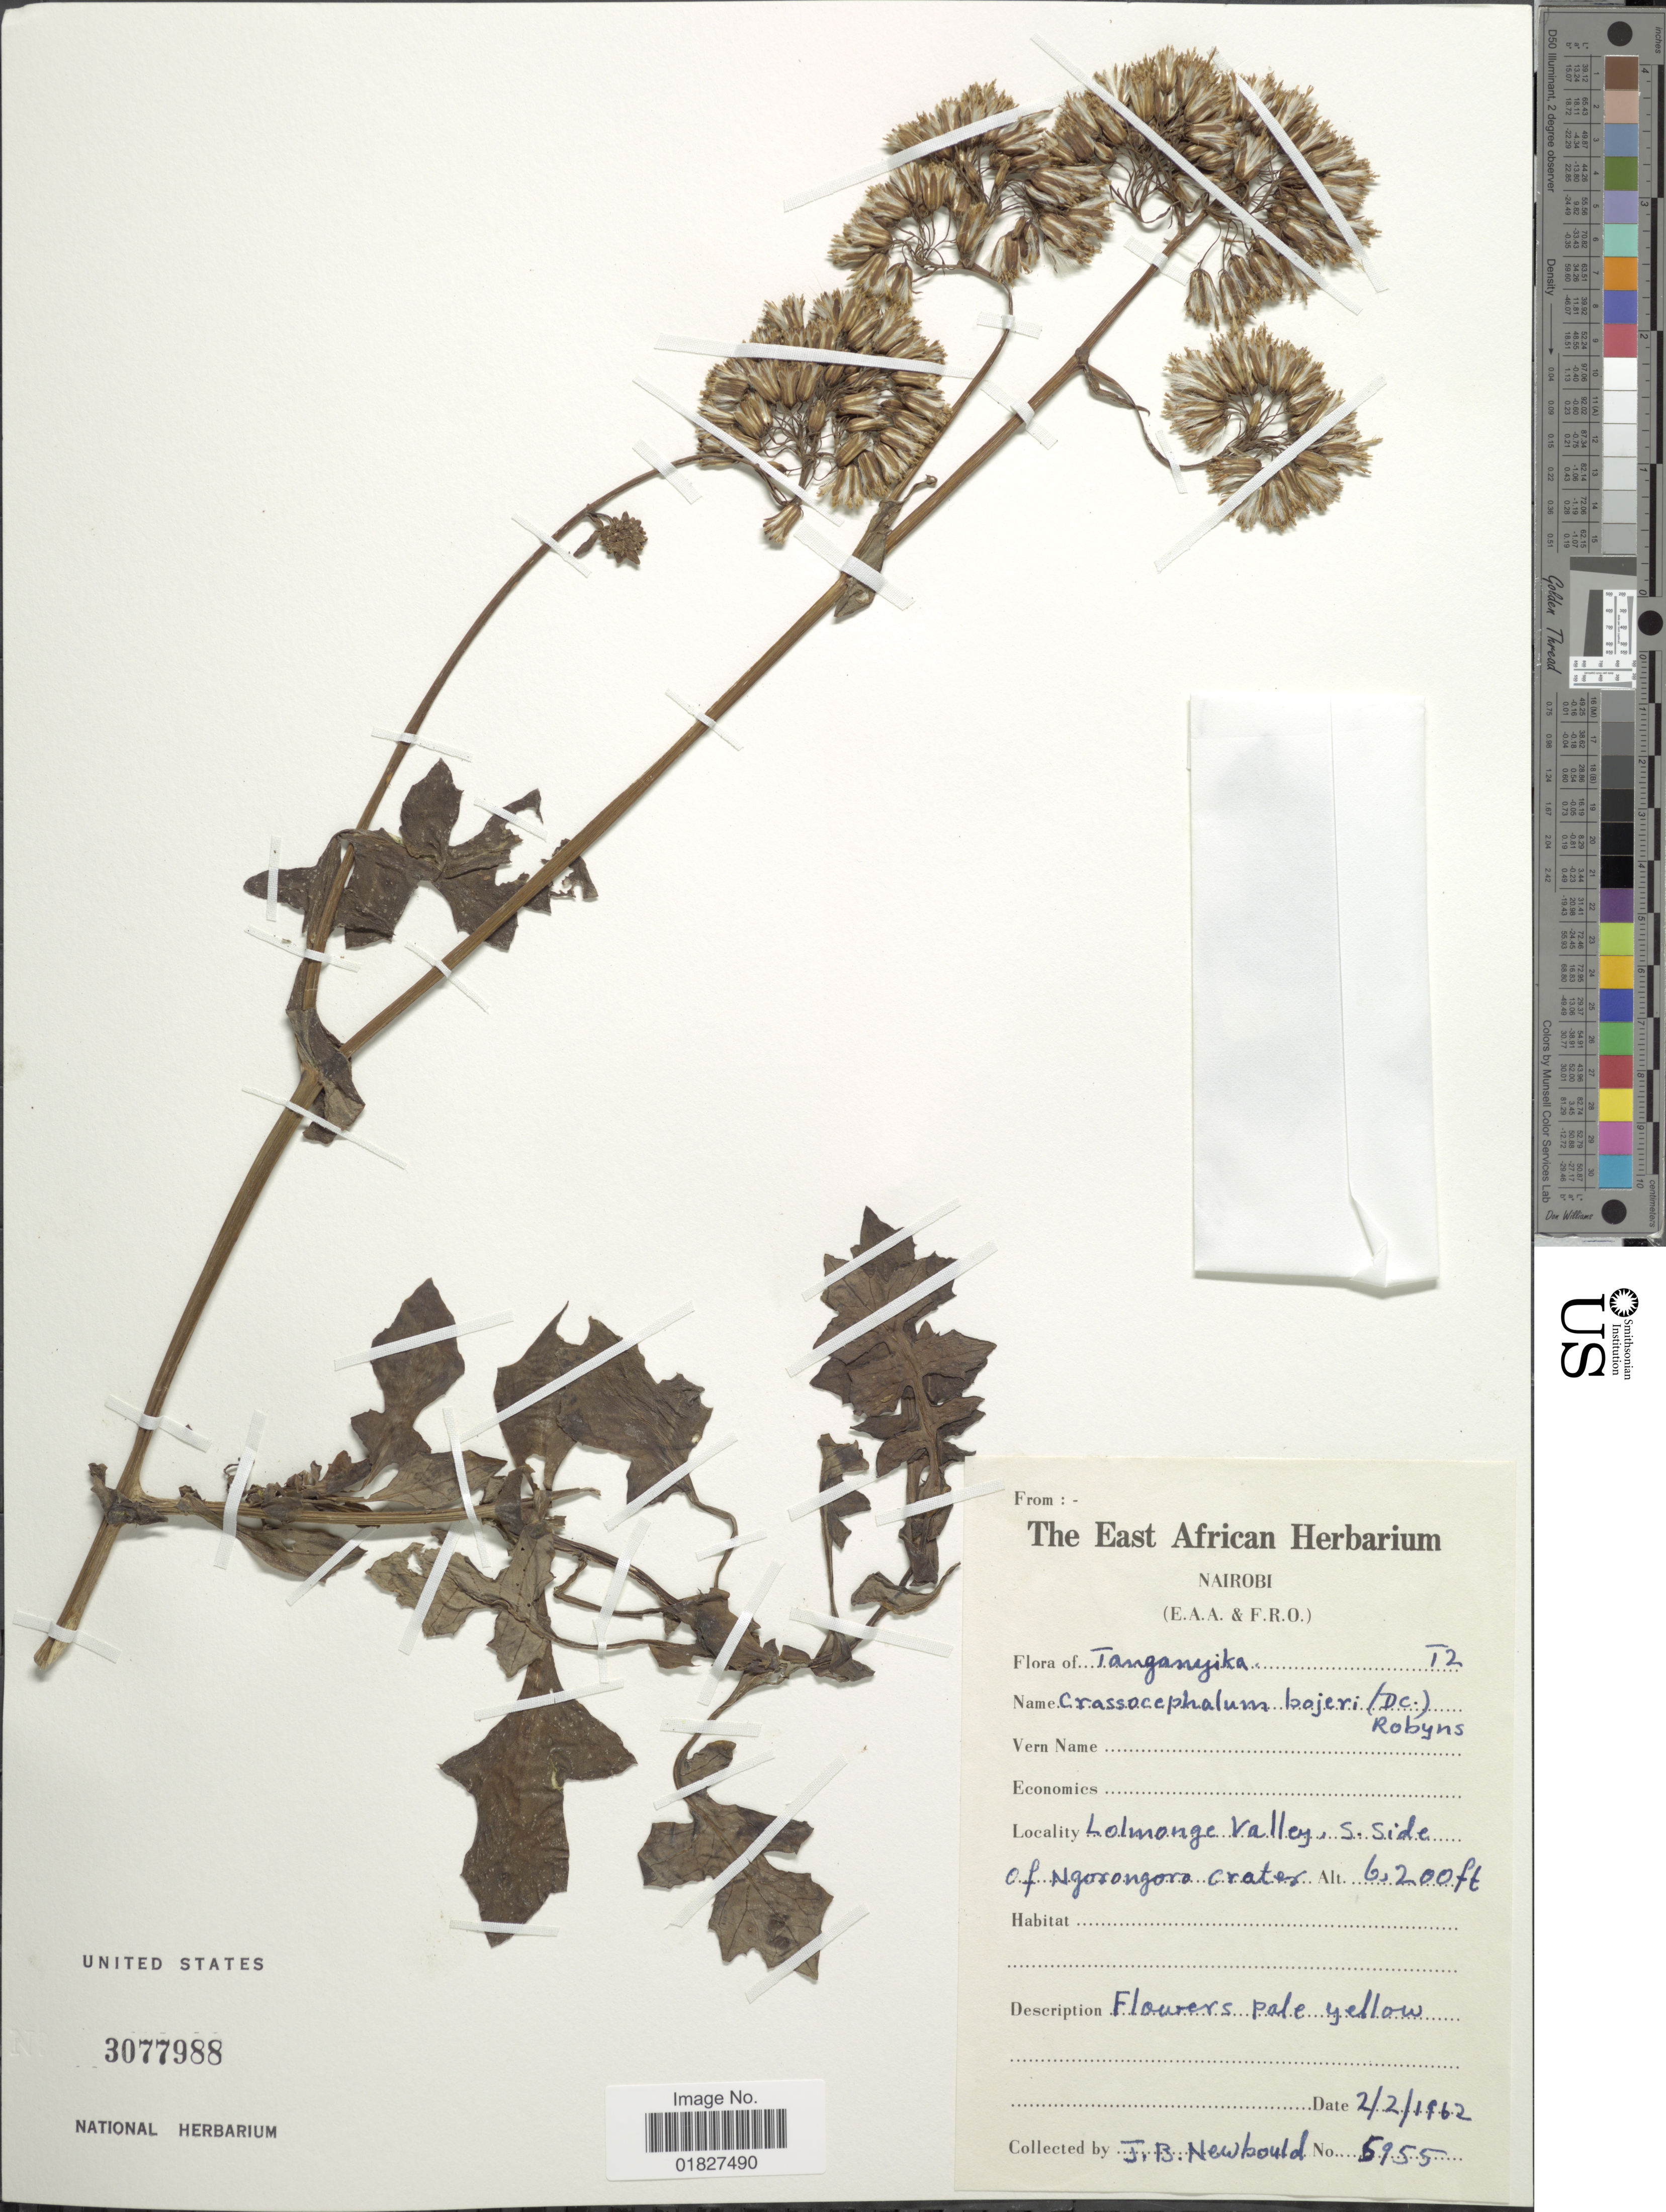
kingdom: Plantae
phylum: Tracheophyta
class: Magnoliopsida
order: Asterales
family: Asteraceae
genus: Crassocephalum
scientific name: Crassocephalum bojeri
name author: (DC.) Robyns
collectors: J. Newbould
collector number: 5955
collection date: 1962-02-02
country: Tanzania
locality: Tanganyika T2, Lolmonge Valley, S. side of Ngorongoro Crater.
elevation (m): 1890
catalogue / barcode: US 3077988